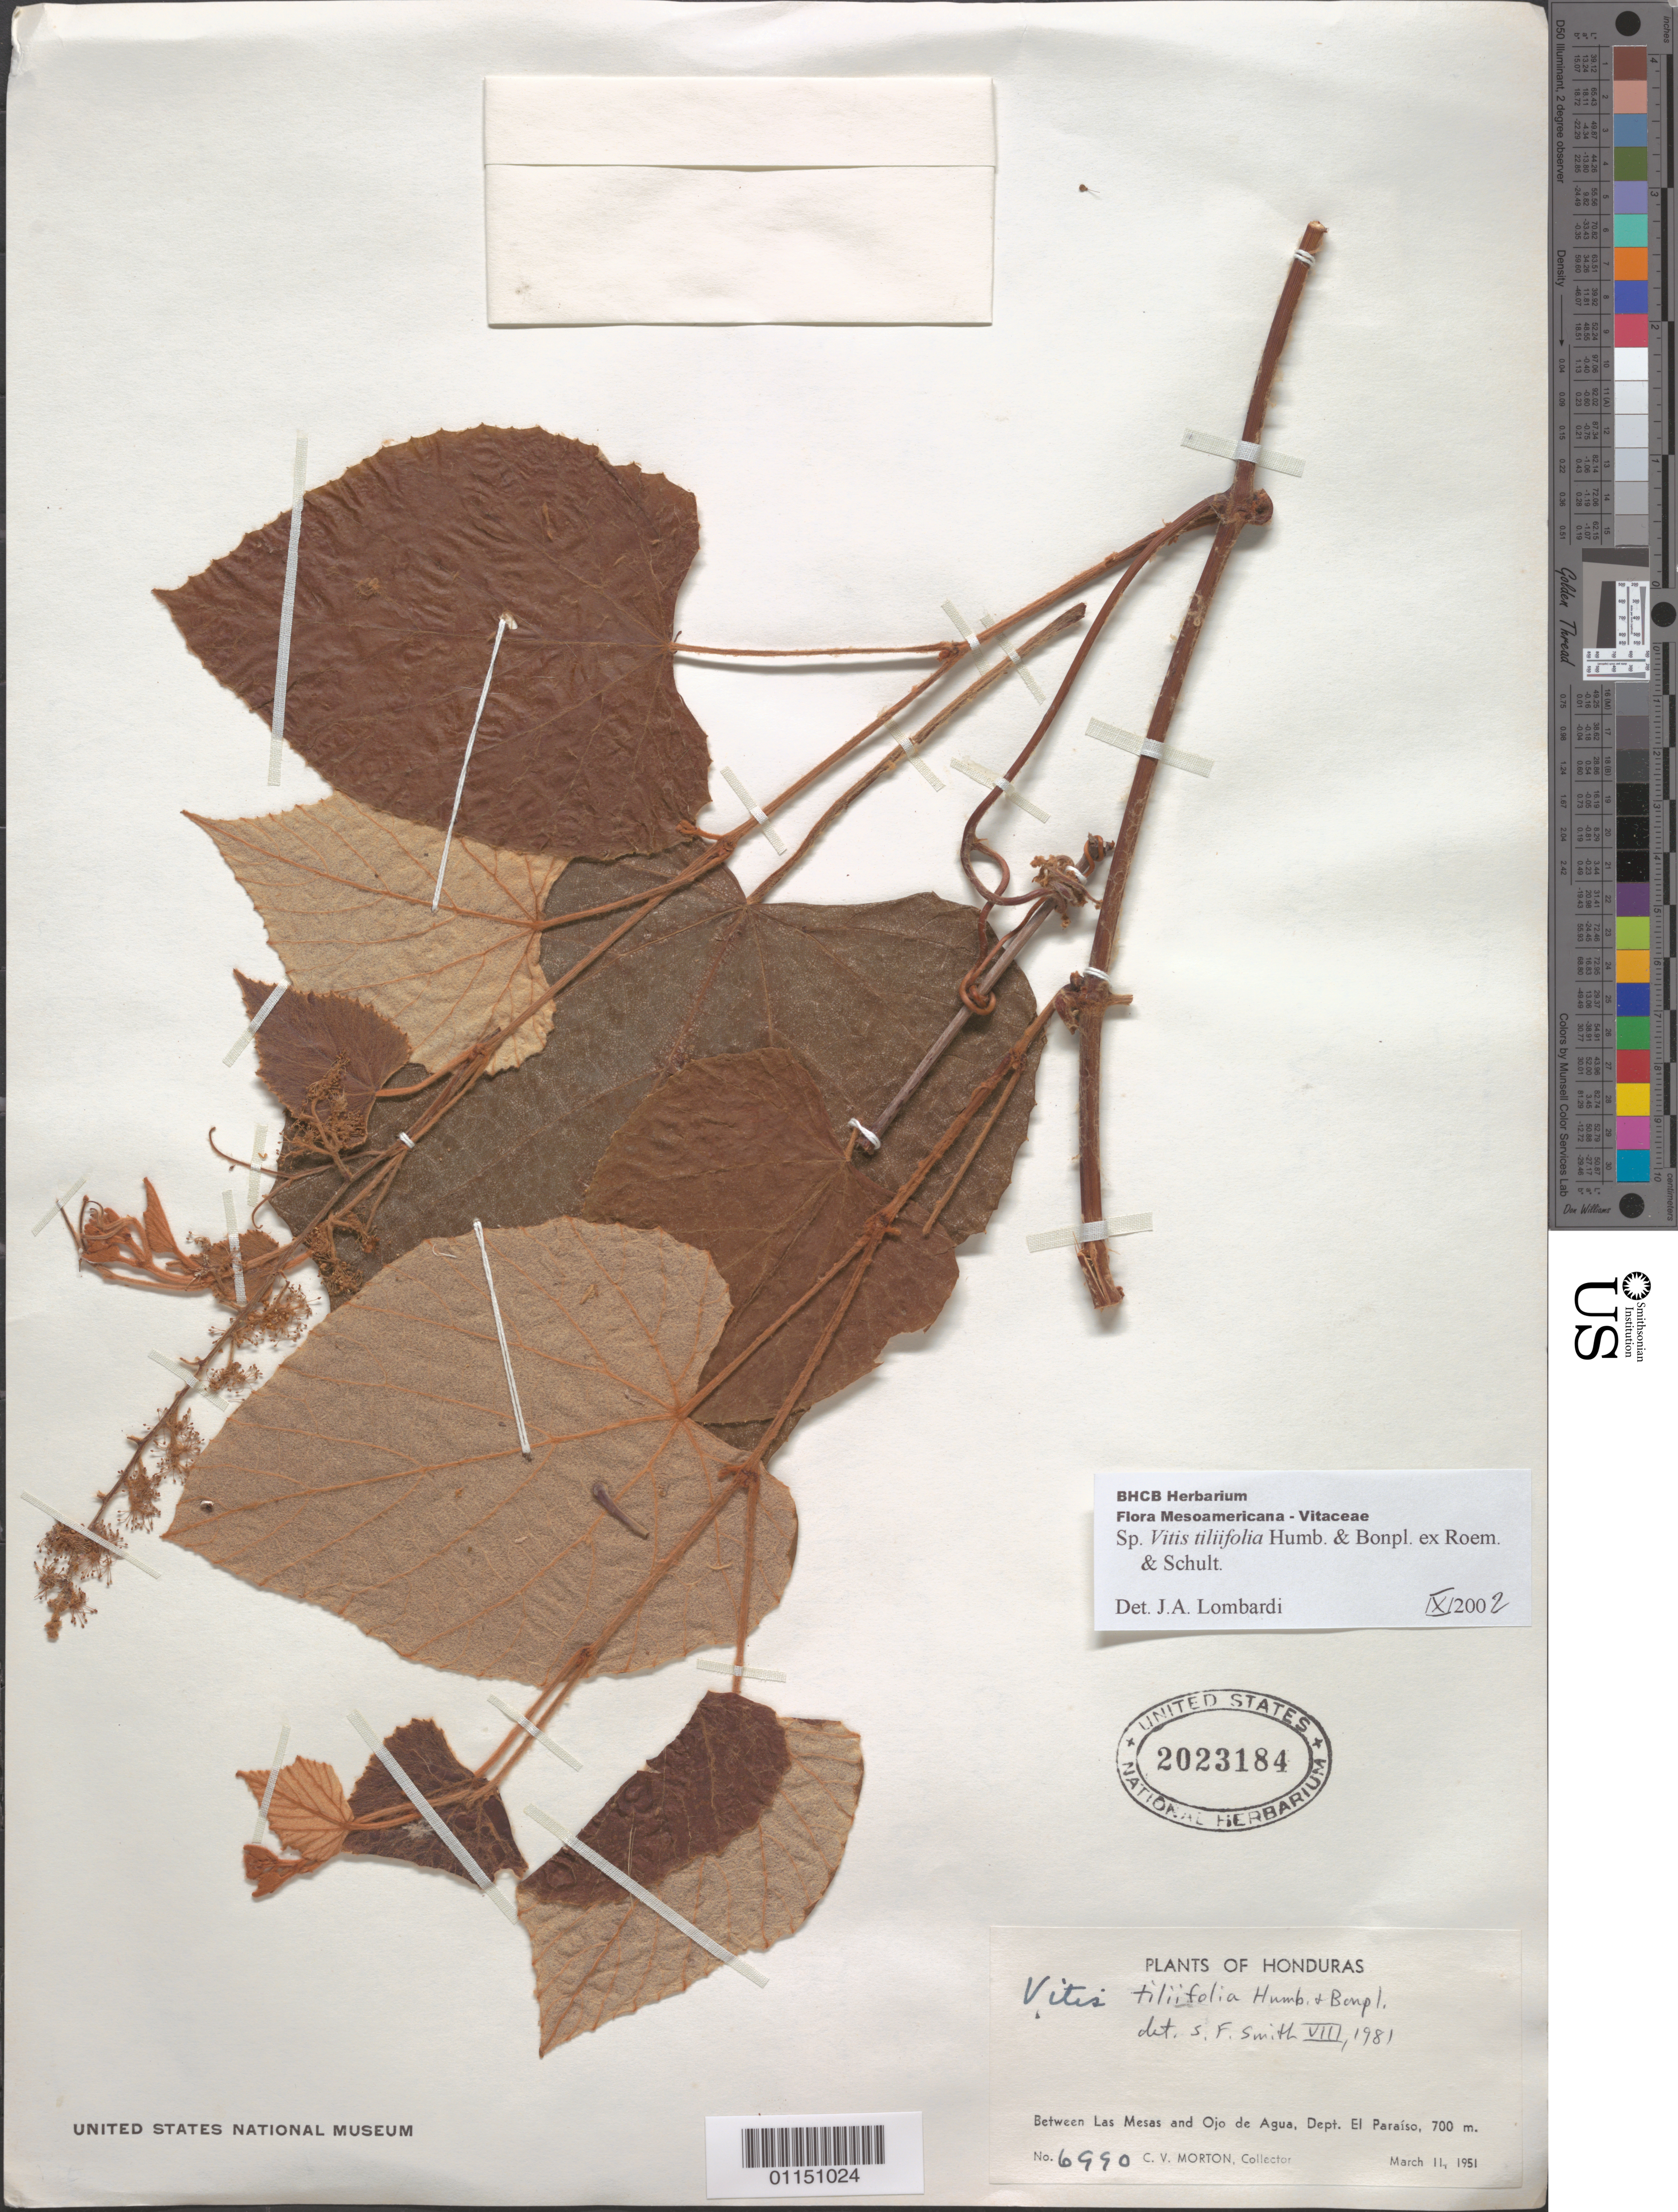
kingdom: Plantae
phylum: Tracheophyta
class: Magnoliopsida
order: Vitales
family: Vitaceae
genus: Vitis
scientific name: Vitis tiliaefolia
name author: Willd.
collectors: C. V. Morton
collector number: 6990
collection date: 1951-03-11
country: Honduras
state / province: El Paraíso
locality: Between Las Mesas and Ojo de Agua.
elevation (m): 700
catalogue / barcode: US 2023184